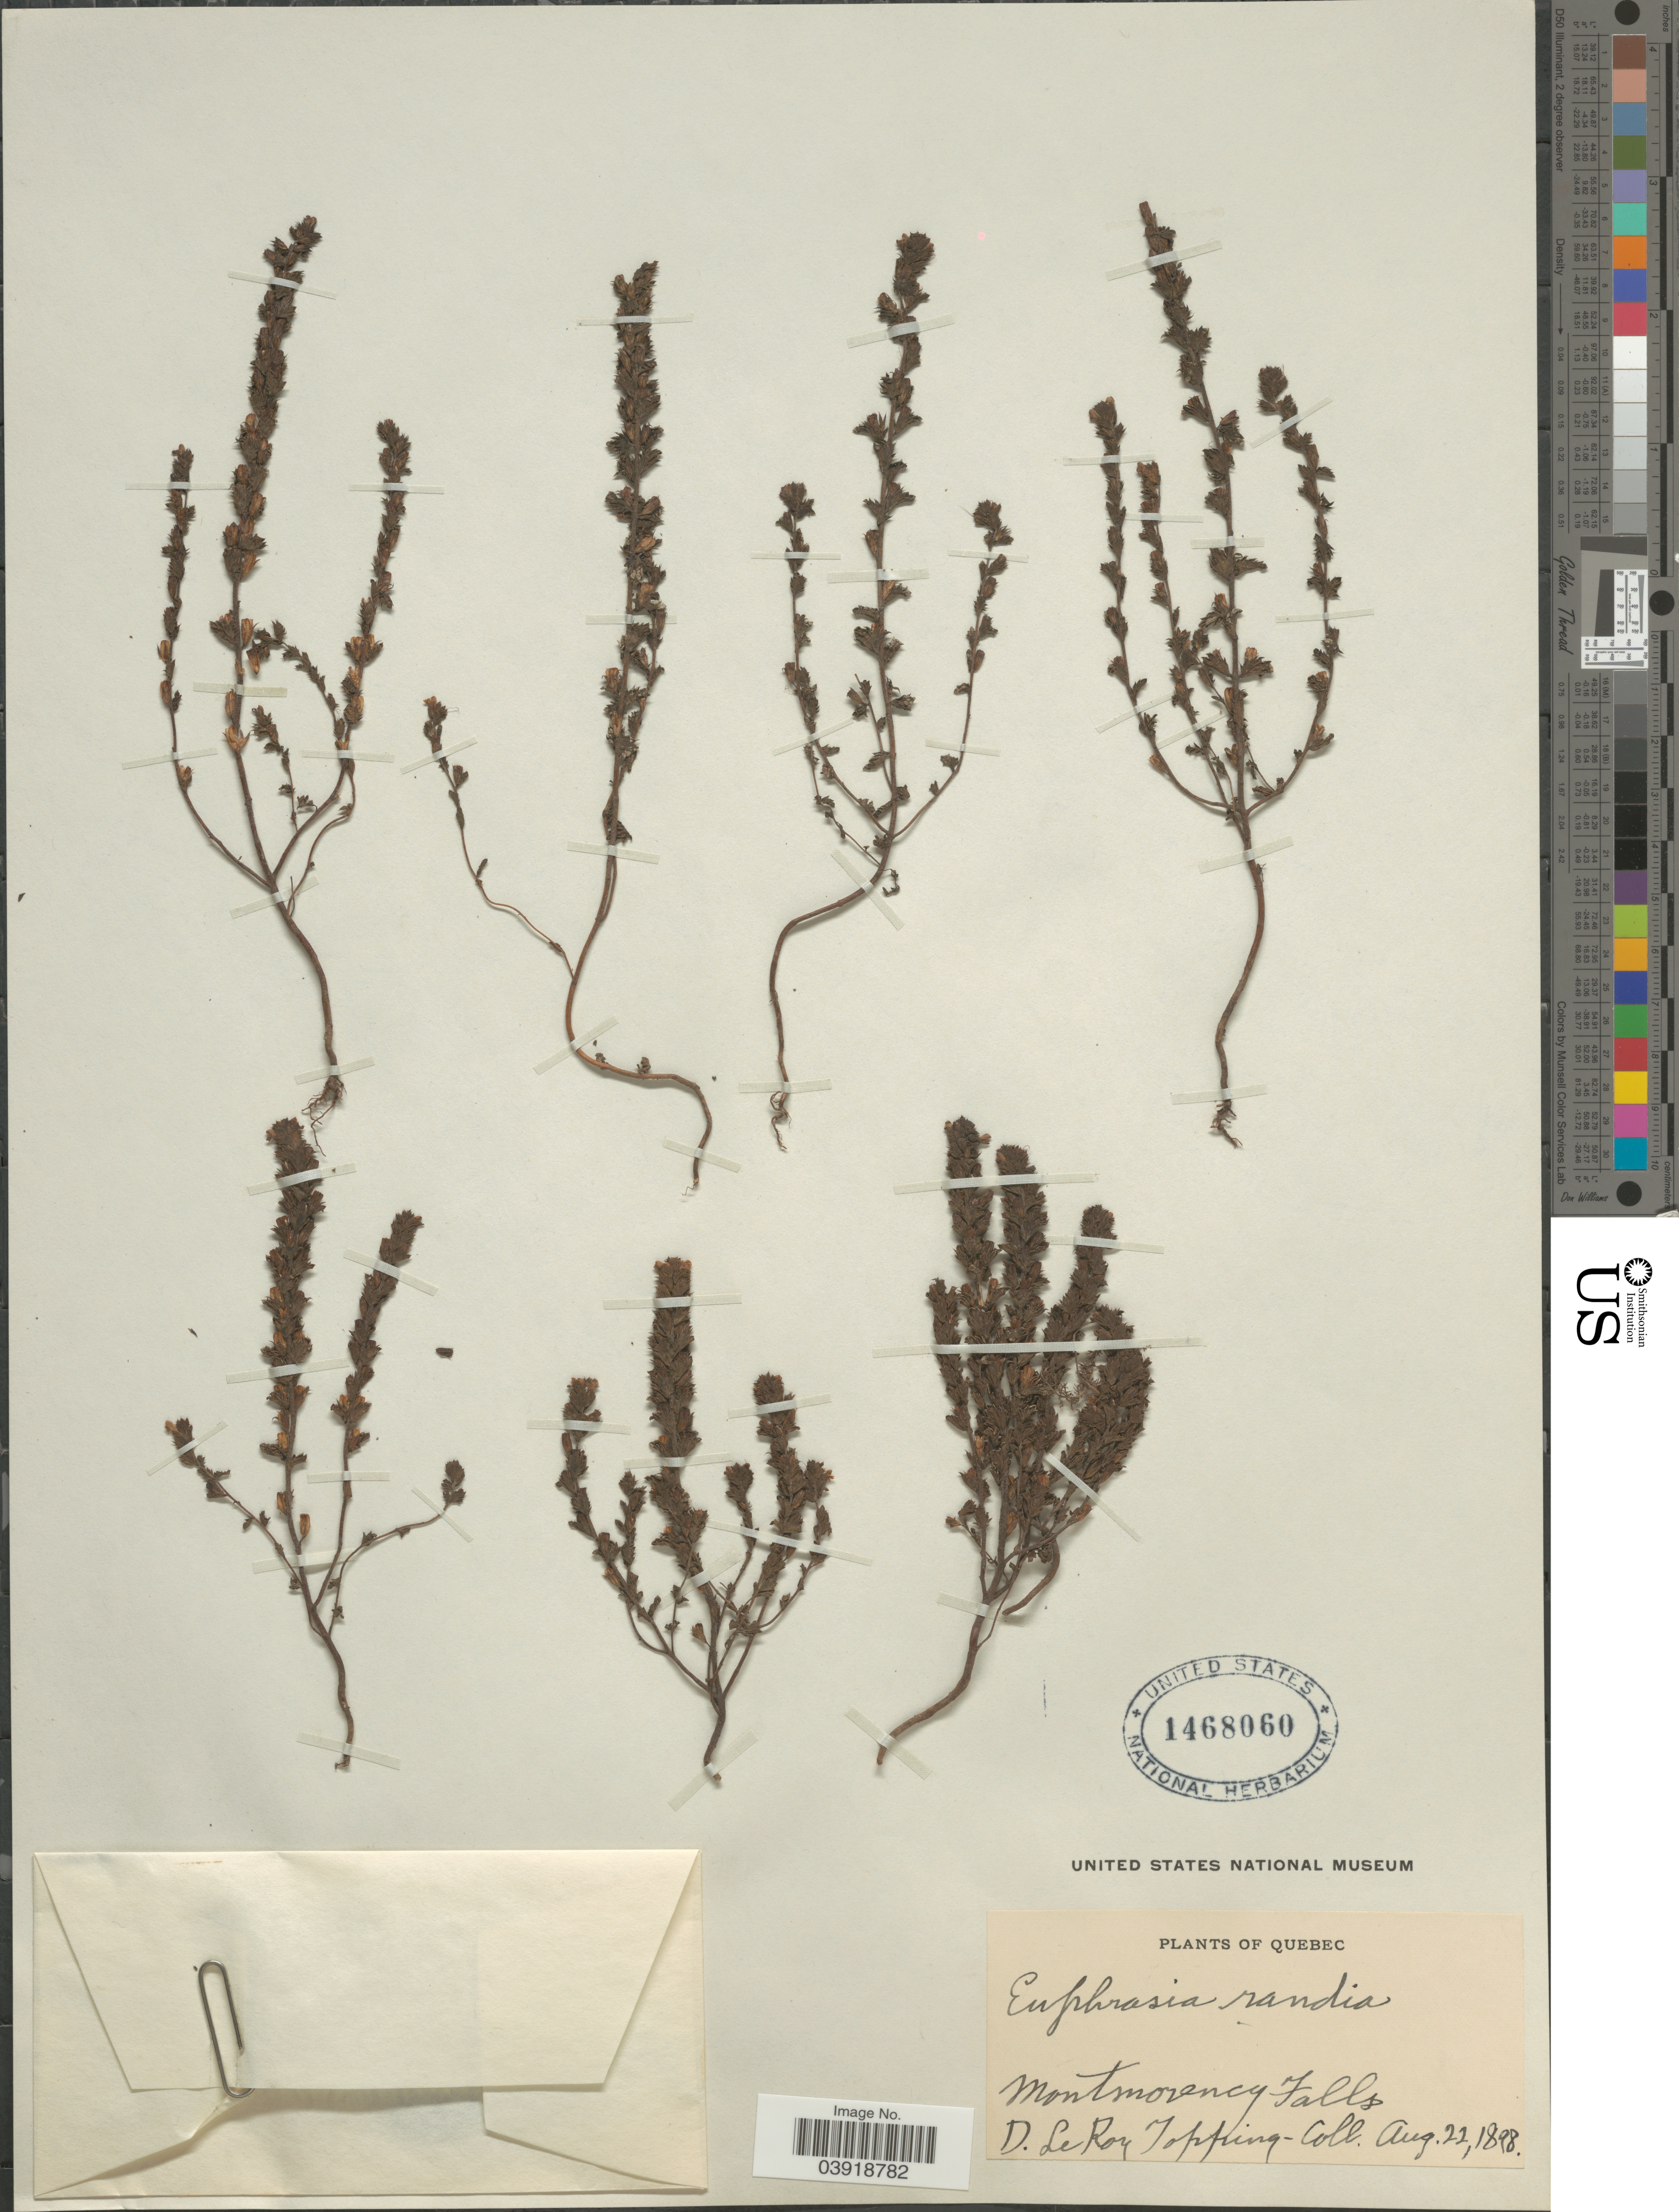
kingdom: Plantae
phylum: Tracheophyta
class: Magnoliopsida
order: Lamiales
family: Orobanchaceae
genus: Euphrasia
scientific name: Euphrasia purpurea var. randii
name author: (B.L. Rob.) Fernald & Wiegand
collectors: D. L. Topping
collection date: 1898-08-22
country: Canada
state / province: Quebec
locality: Montmorency Falls.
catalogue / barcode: US 1468060